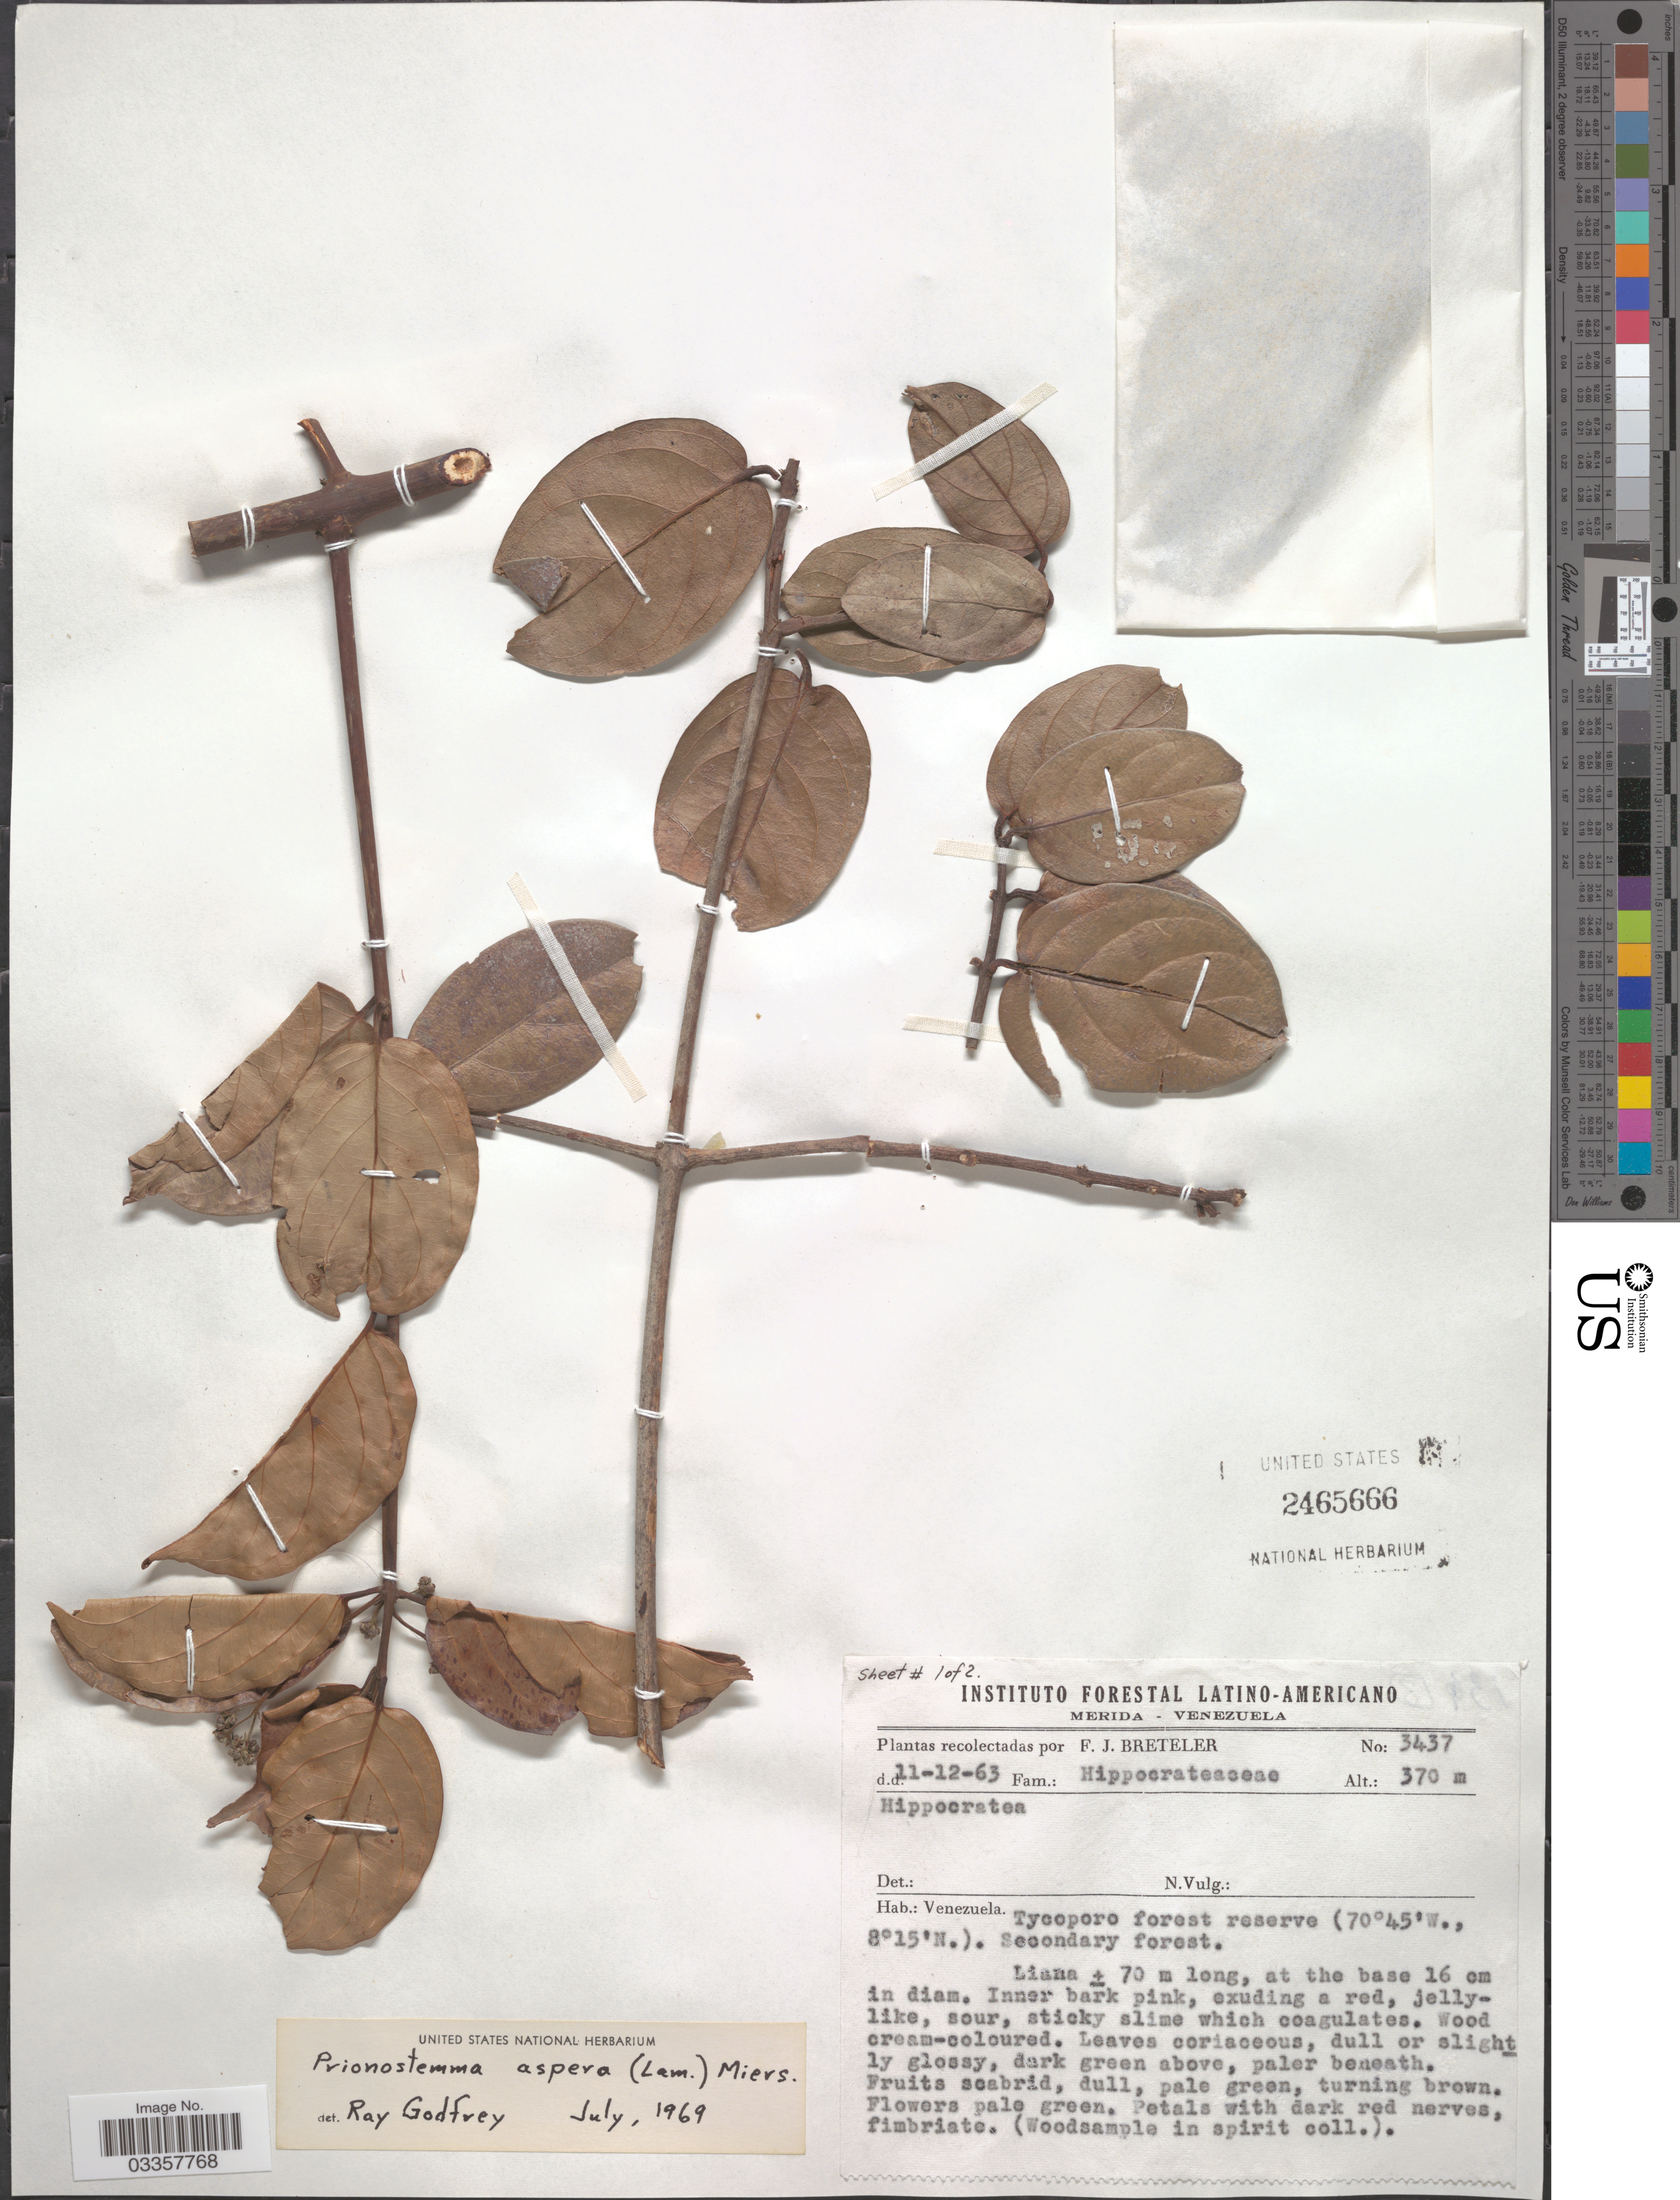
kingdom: Plantae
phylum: Tracheophyta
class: Magnoliopsida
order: Celastrales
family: Celastraceae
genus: Prionostemma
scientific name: Prionostemma aspera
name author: (Lam.) Miers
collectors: F. J. Breteler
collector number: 3437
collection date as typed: Transcribed d/m/y: 11/12/63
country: Venezuela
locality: Tycoporo forest reserve.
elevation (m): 370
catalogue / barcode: US 2465666